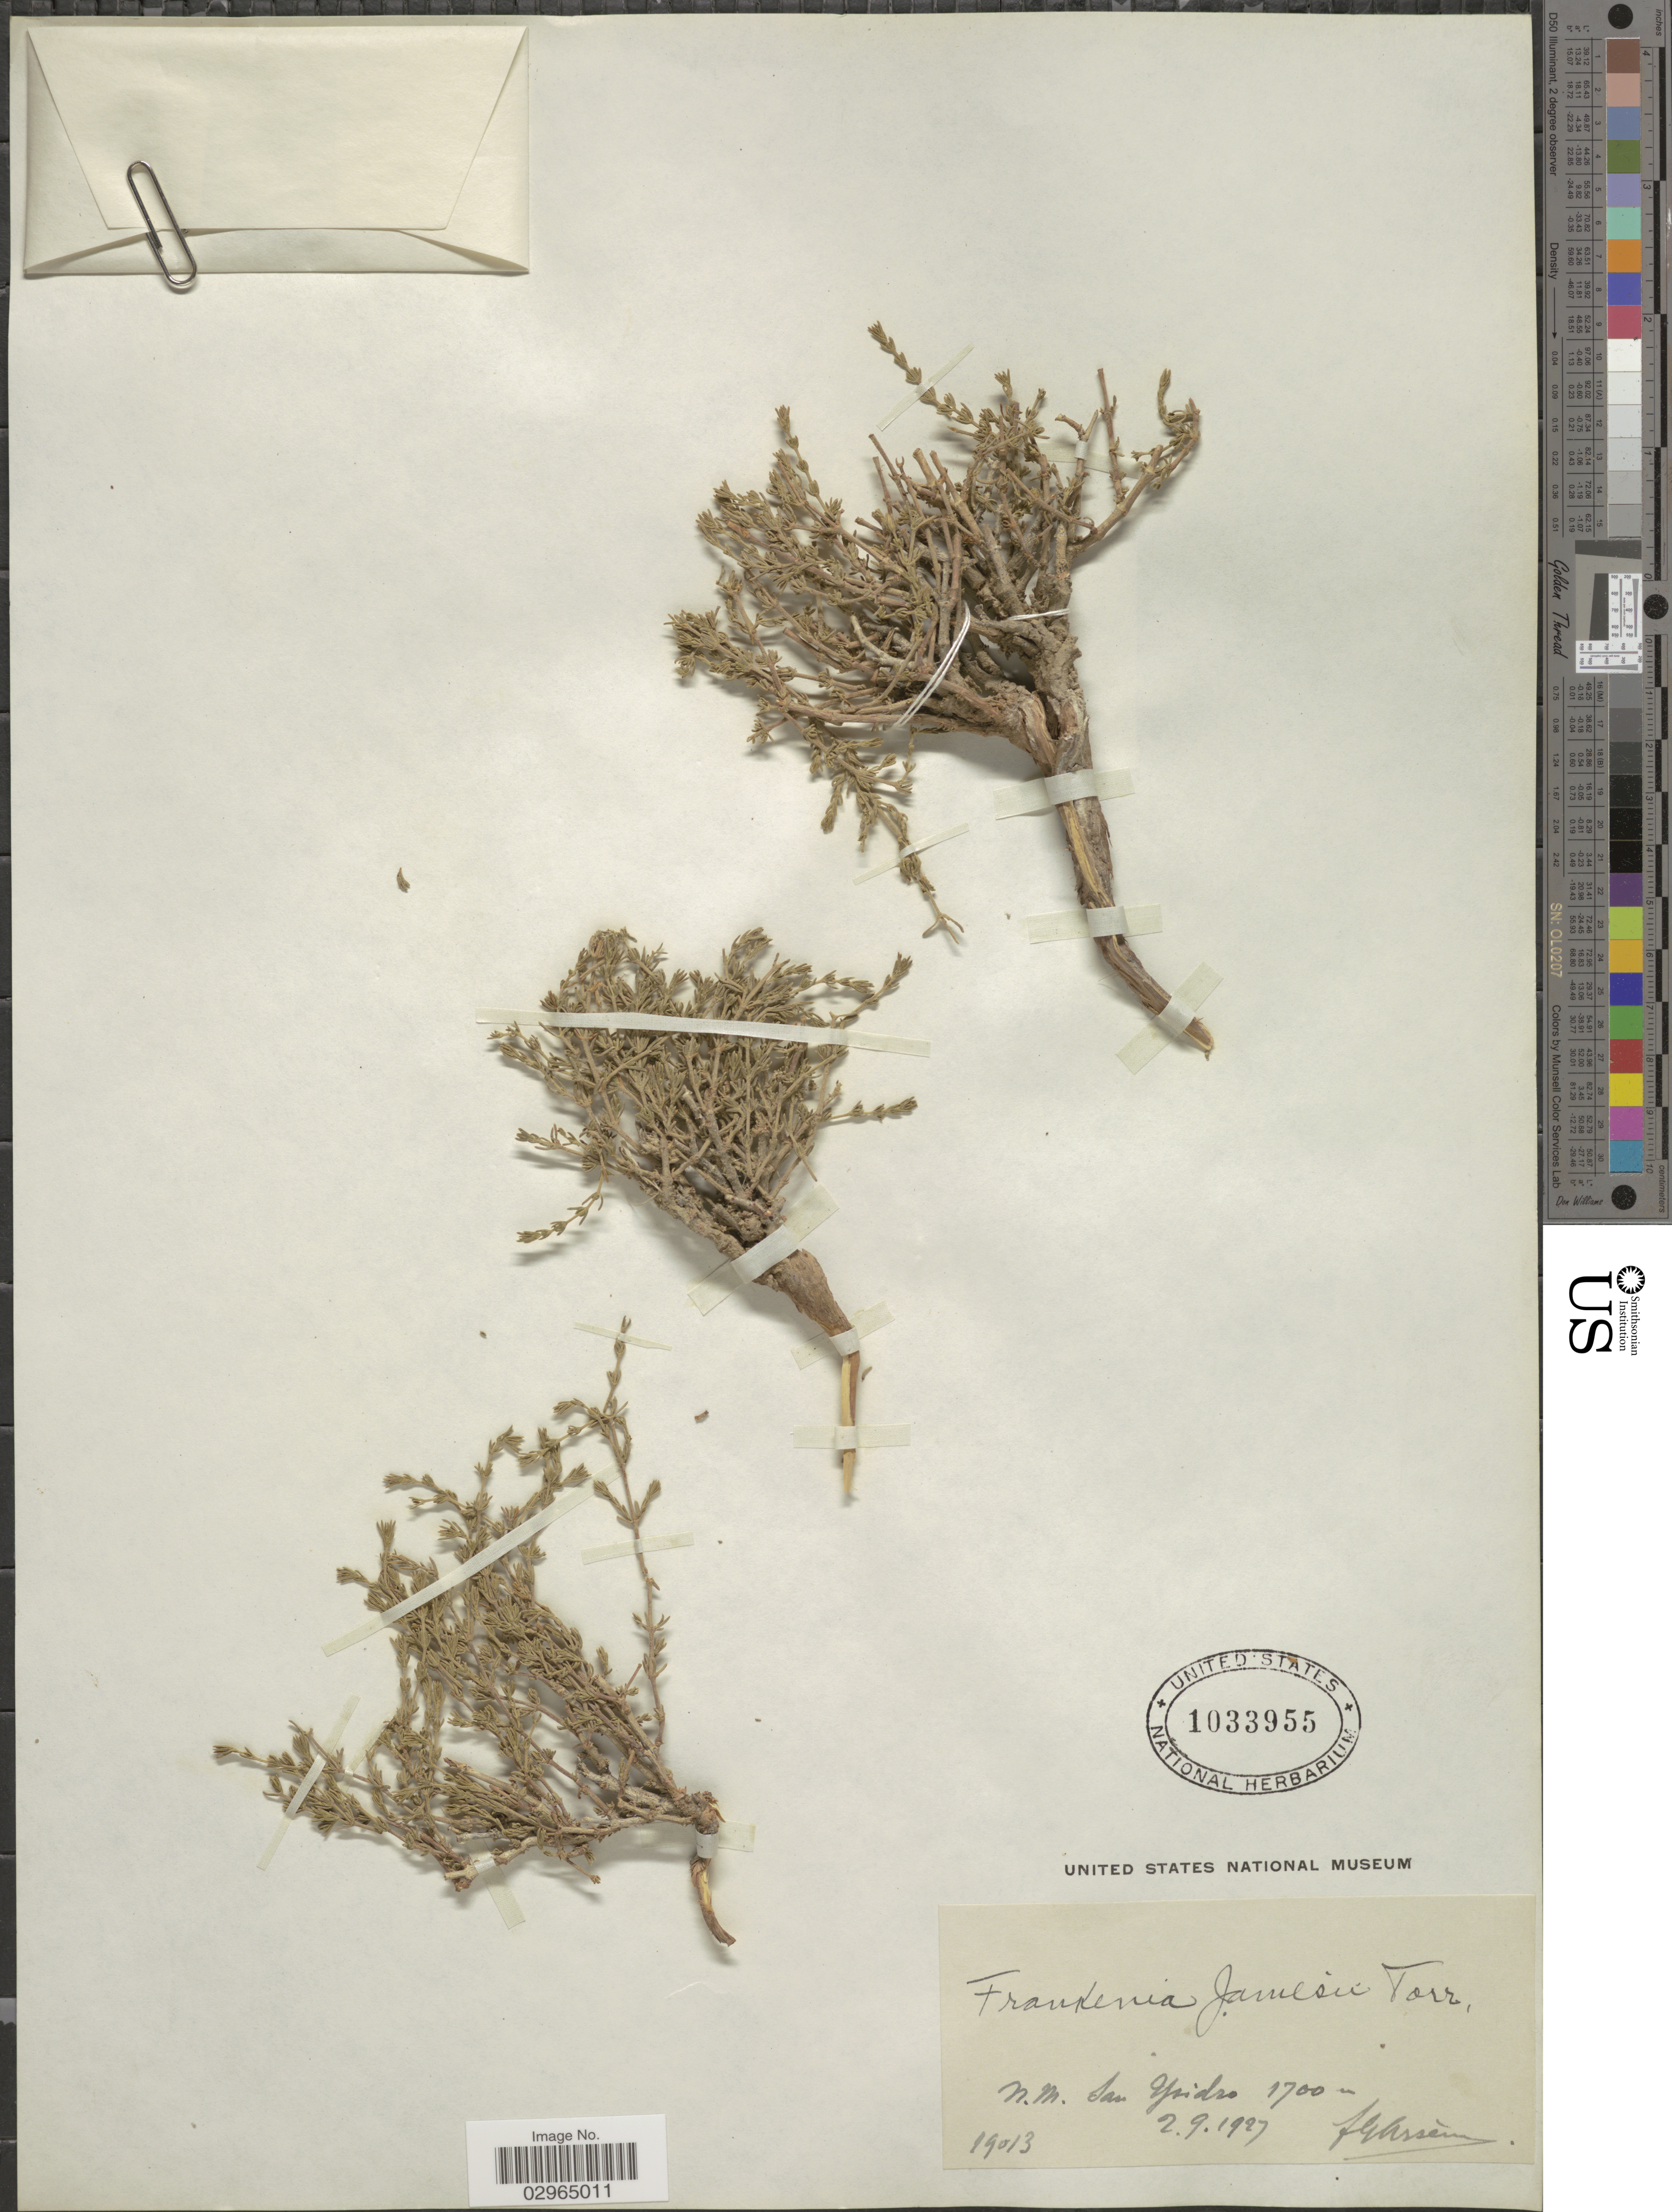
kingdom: Plantae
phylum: Tracheophyta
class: Magnoliopsida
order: Caryophyllales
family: Frankeniaceae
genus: Frankenia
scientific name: Frankenia jamesii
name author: Torr.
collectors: Bro. G. Arsène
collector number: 19013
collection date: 1927-09-02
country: United States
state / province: New Mexico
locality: San Ysidro.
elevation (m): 1700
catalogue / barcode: US 1033955